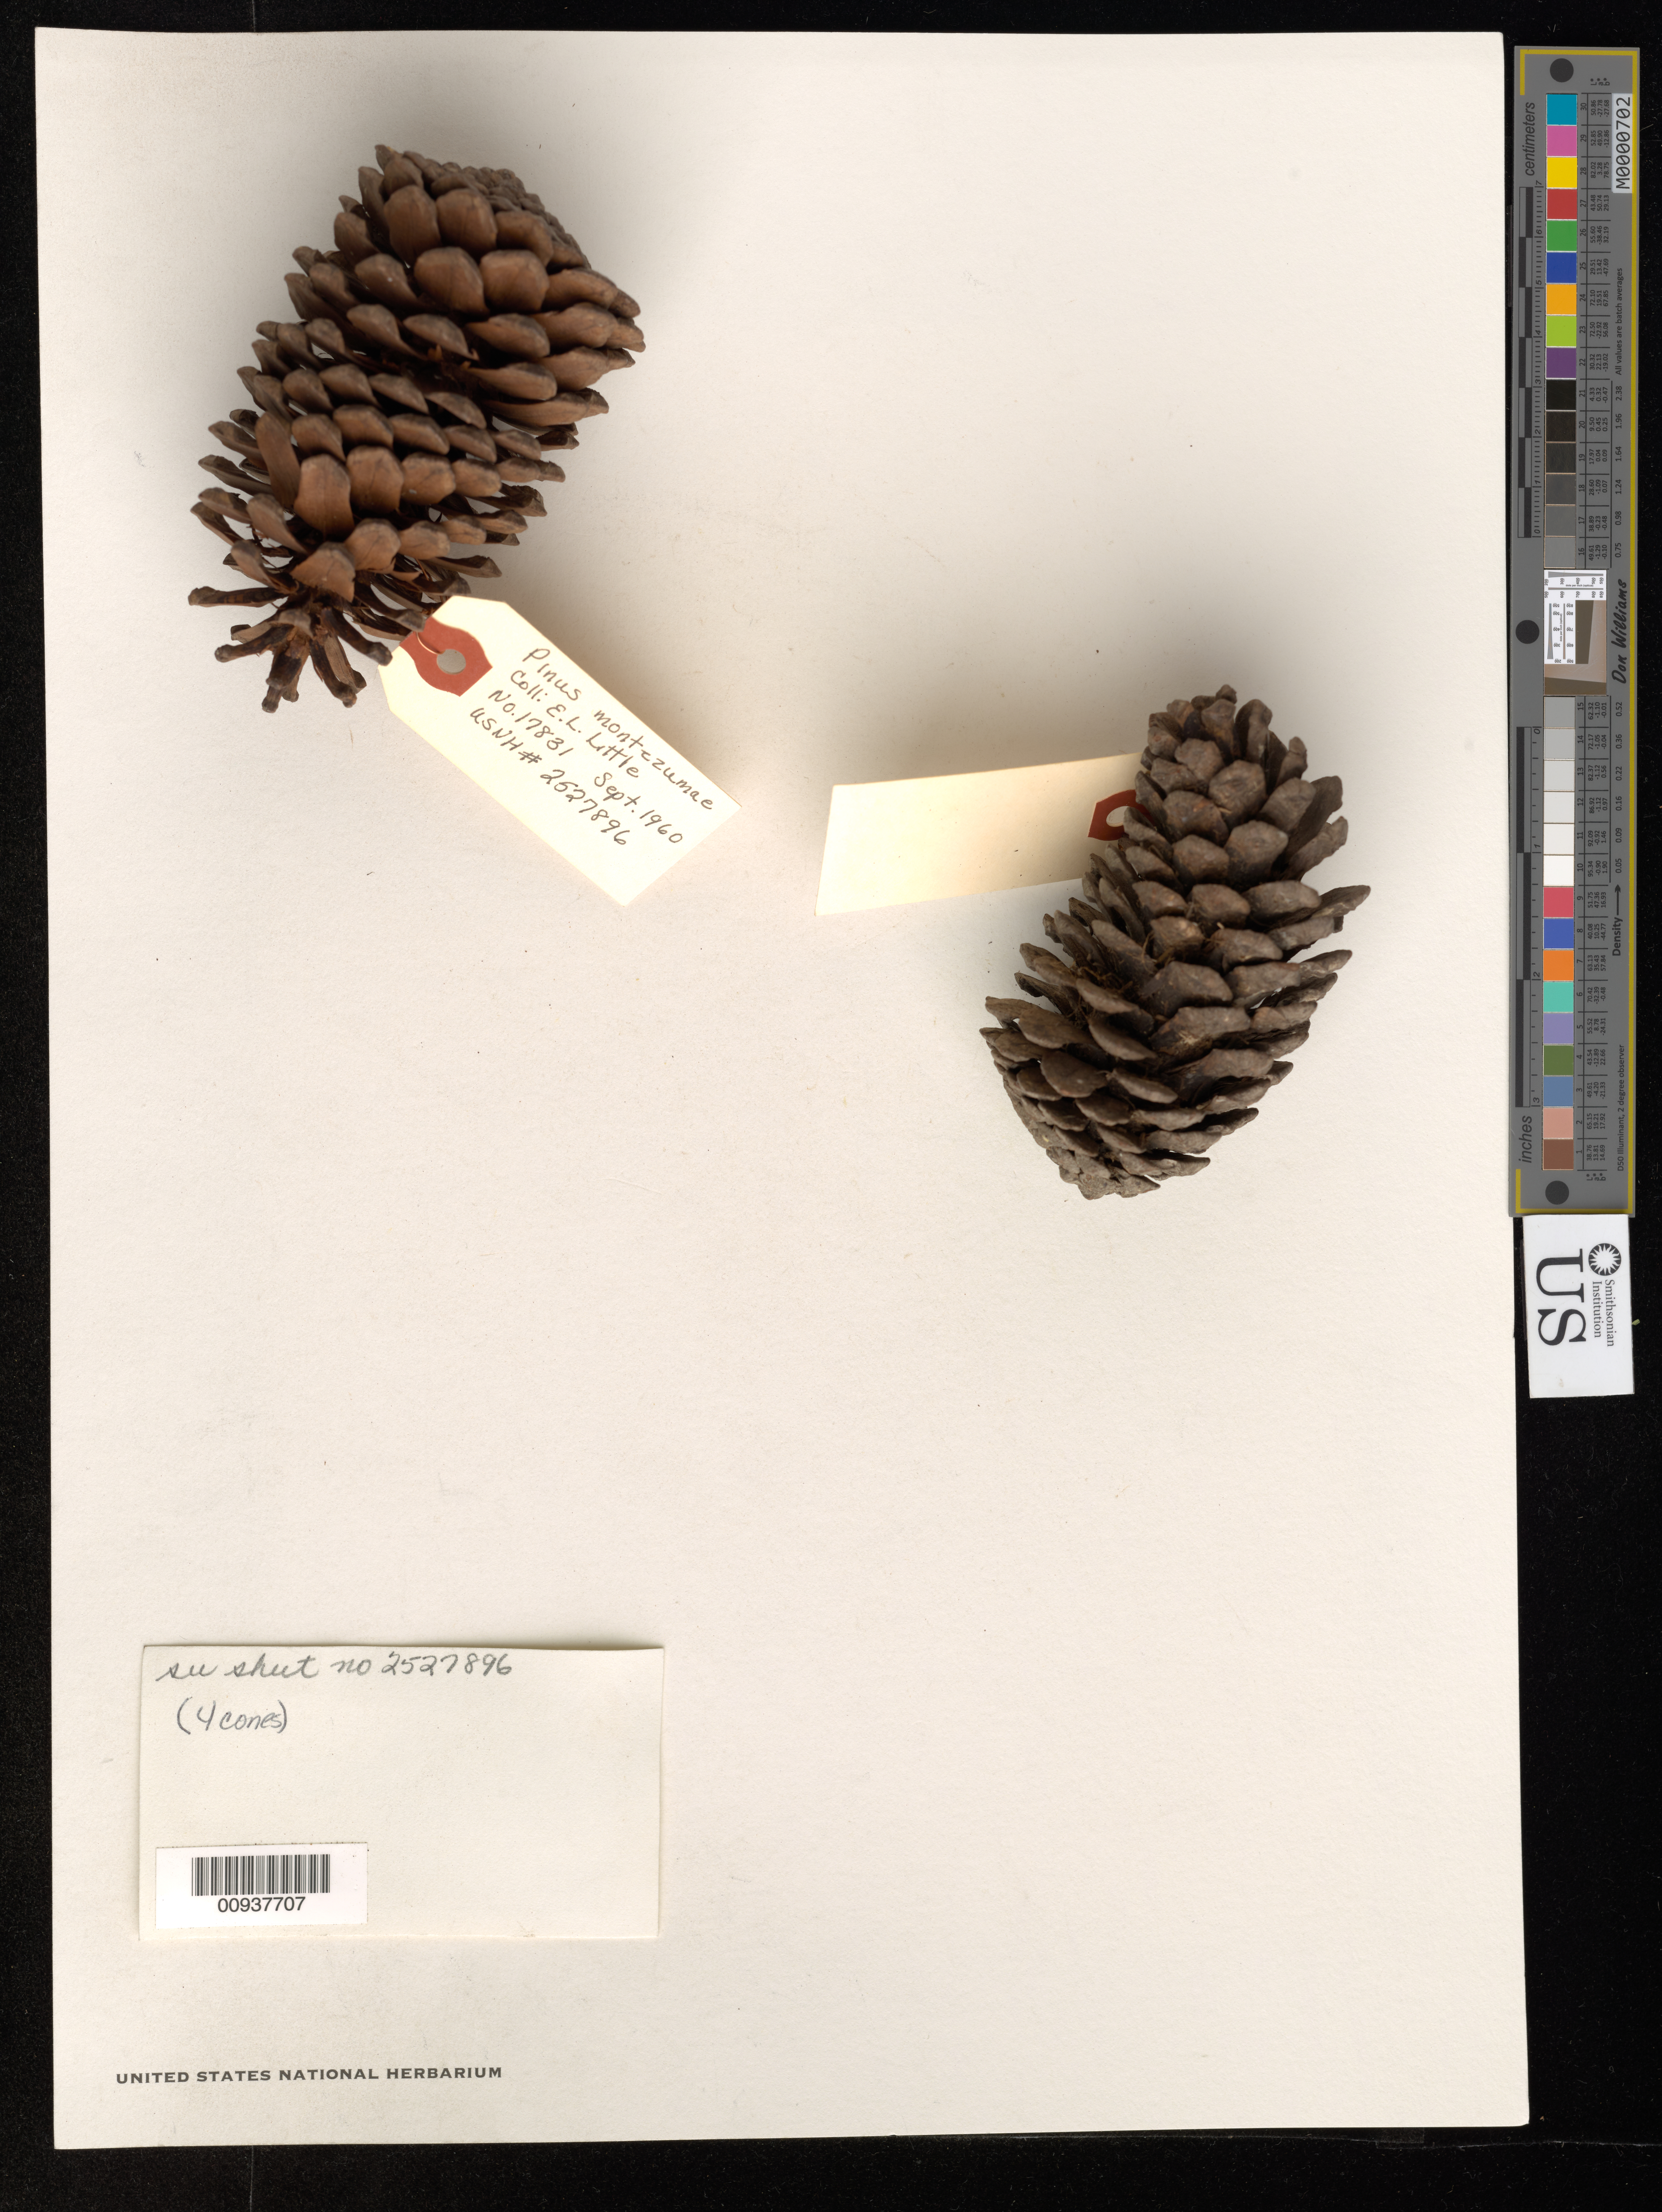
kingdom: Plantae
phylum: Tracheophyta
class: Pinopsida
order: Pinales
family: Pinaceae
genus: Pinus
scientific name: Pinus montezumae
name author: Lamb.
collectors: E. L. Little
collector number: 17831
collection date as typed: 21 Sep 1960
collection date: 1960-09-21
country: Mexico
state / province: México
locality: W of Toluca.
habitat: Dominant pine, pine forest.